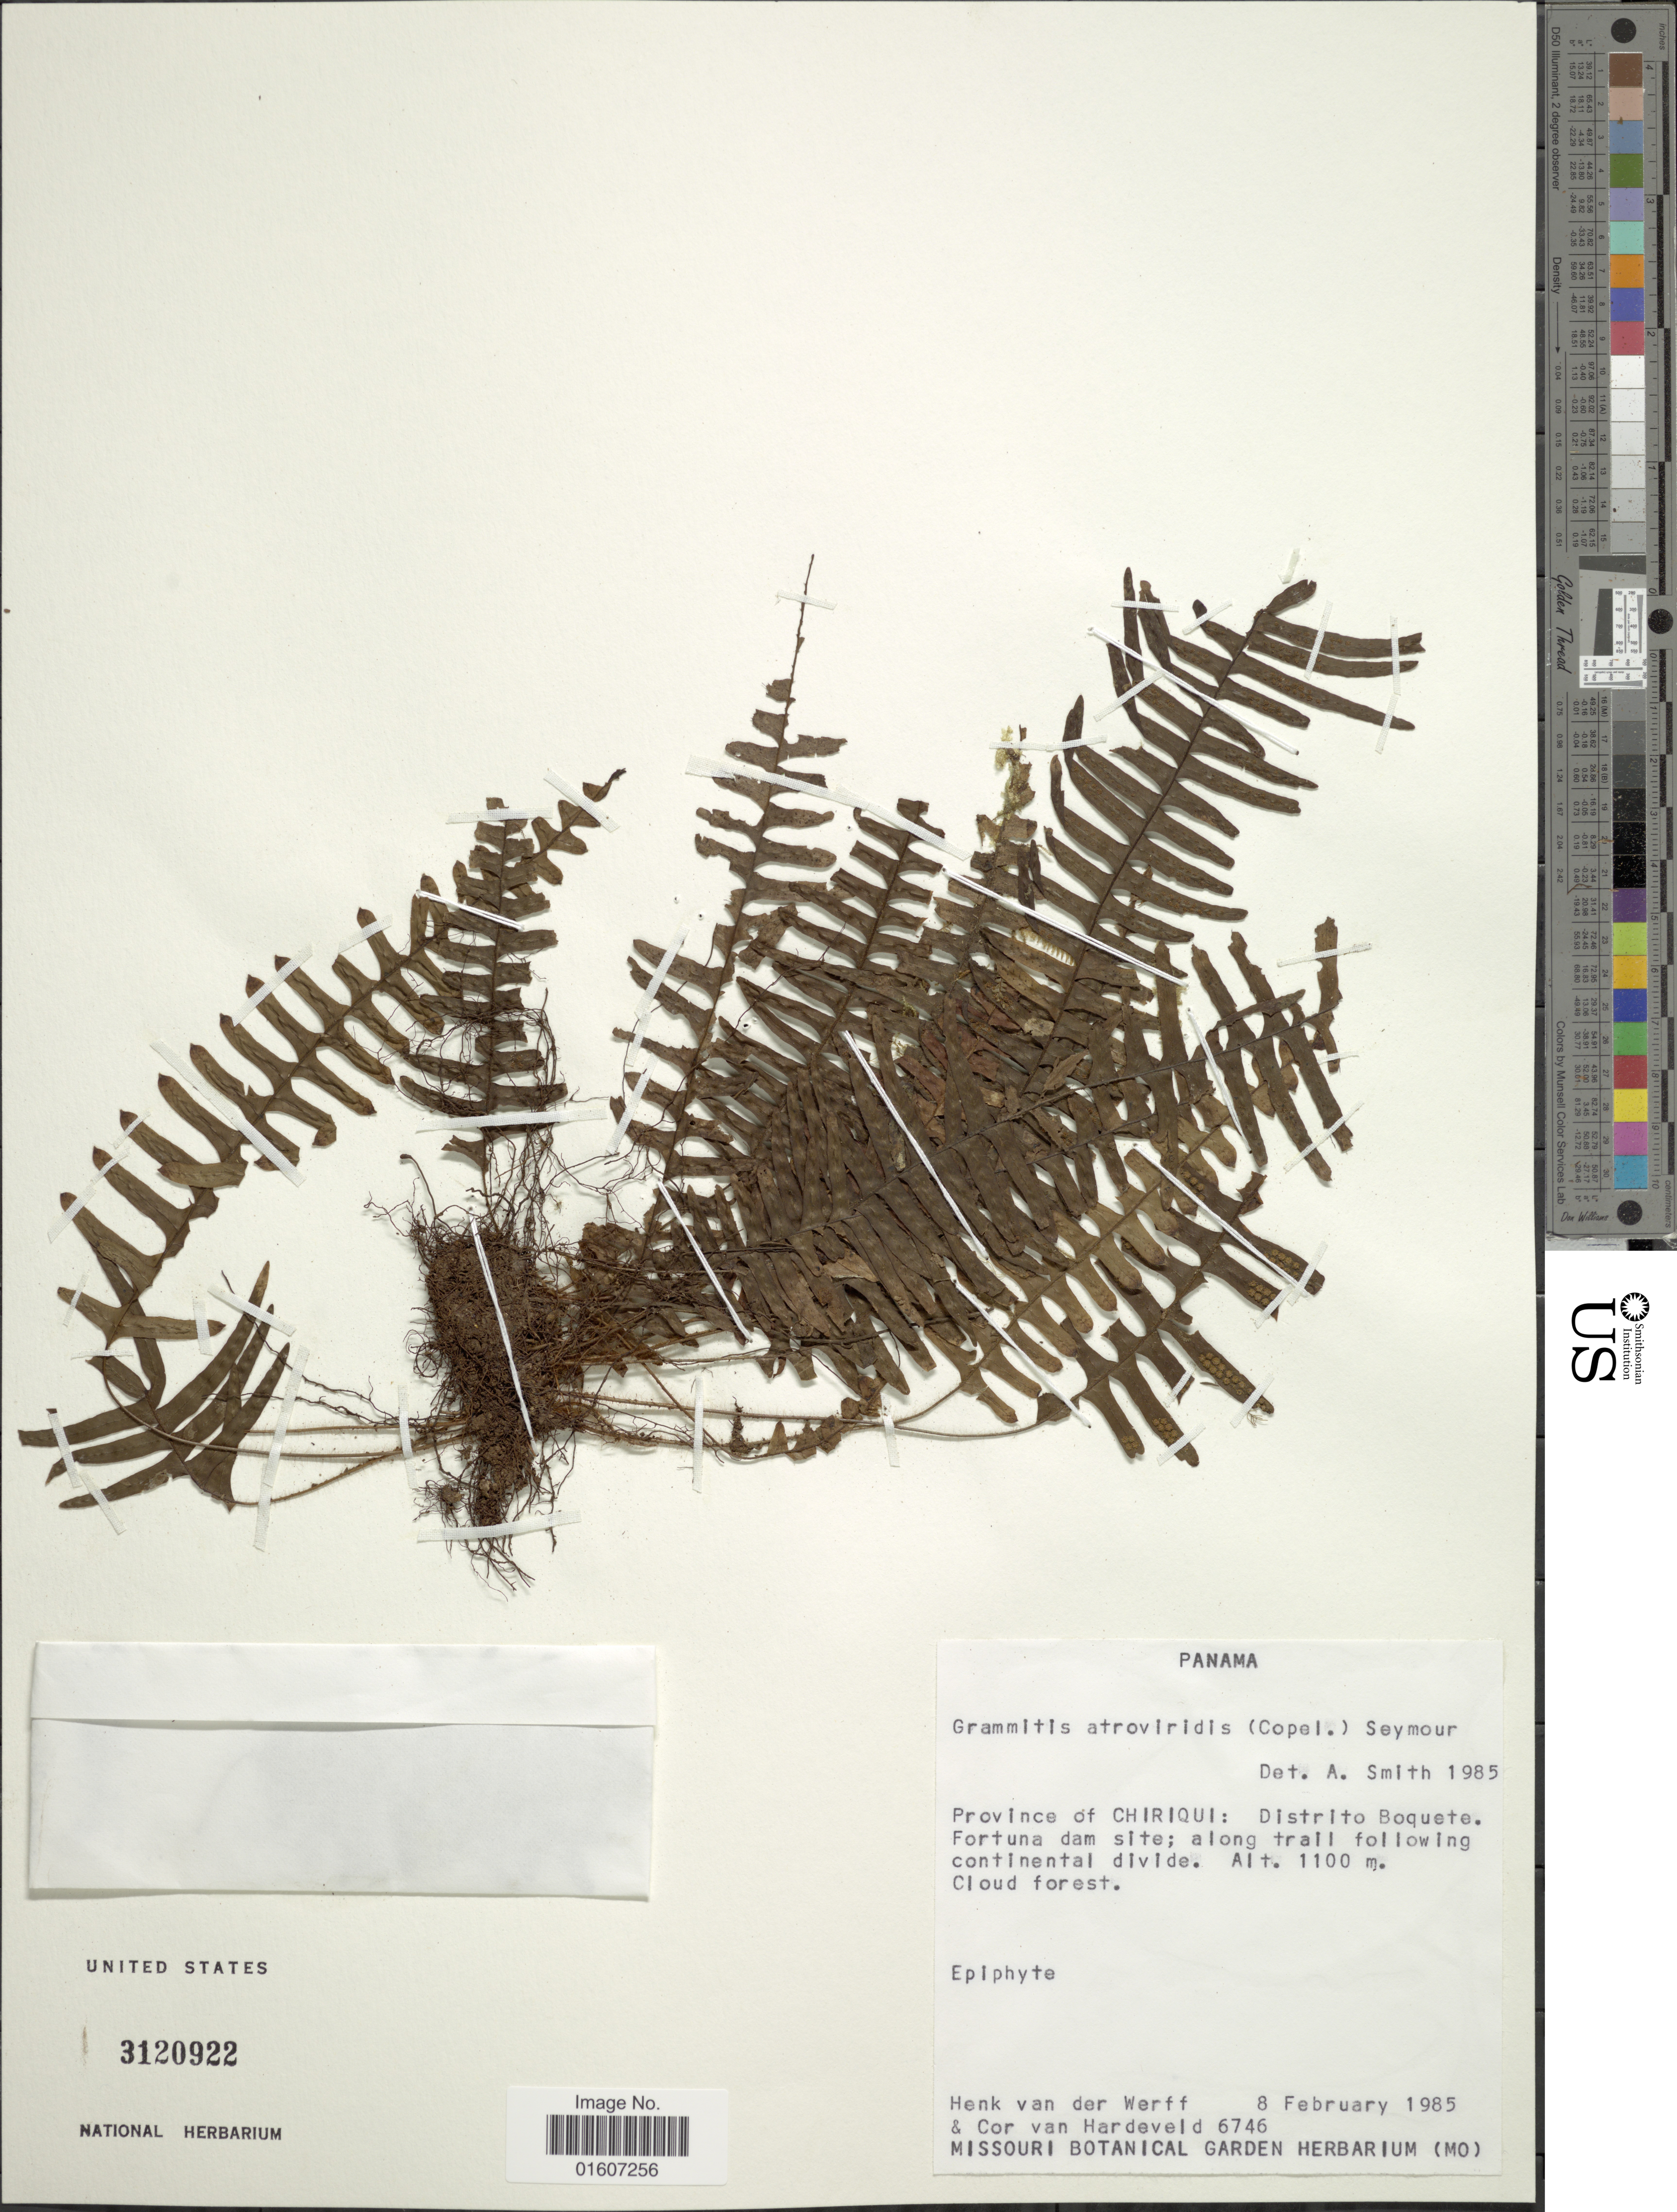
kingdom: Plantae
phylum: Tracheophyta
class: Polypodiopsida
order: Polypodiales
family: Polypodiaceae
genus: Terpsichore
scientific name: Terpsichore atroviridis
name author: (Copel.) A.R. Sm.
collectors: H. van der Werff & C. Van Hardeveld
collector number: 6746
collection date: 1985-02-08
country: Panama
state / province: Chiriqui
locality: Distrito Boquete. Fortuna dam site; along trail following continental divide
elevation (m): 1100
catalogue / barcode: US 3120922